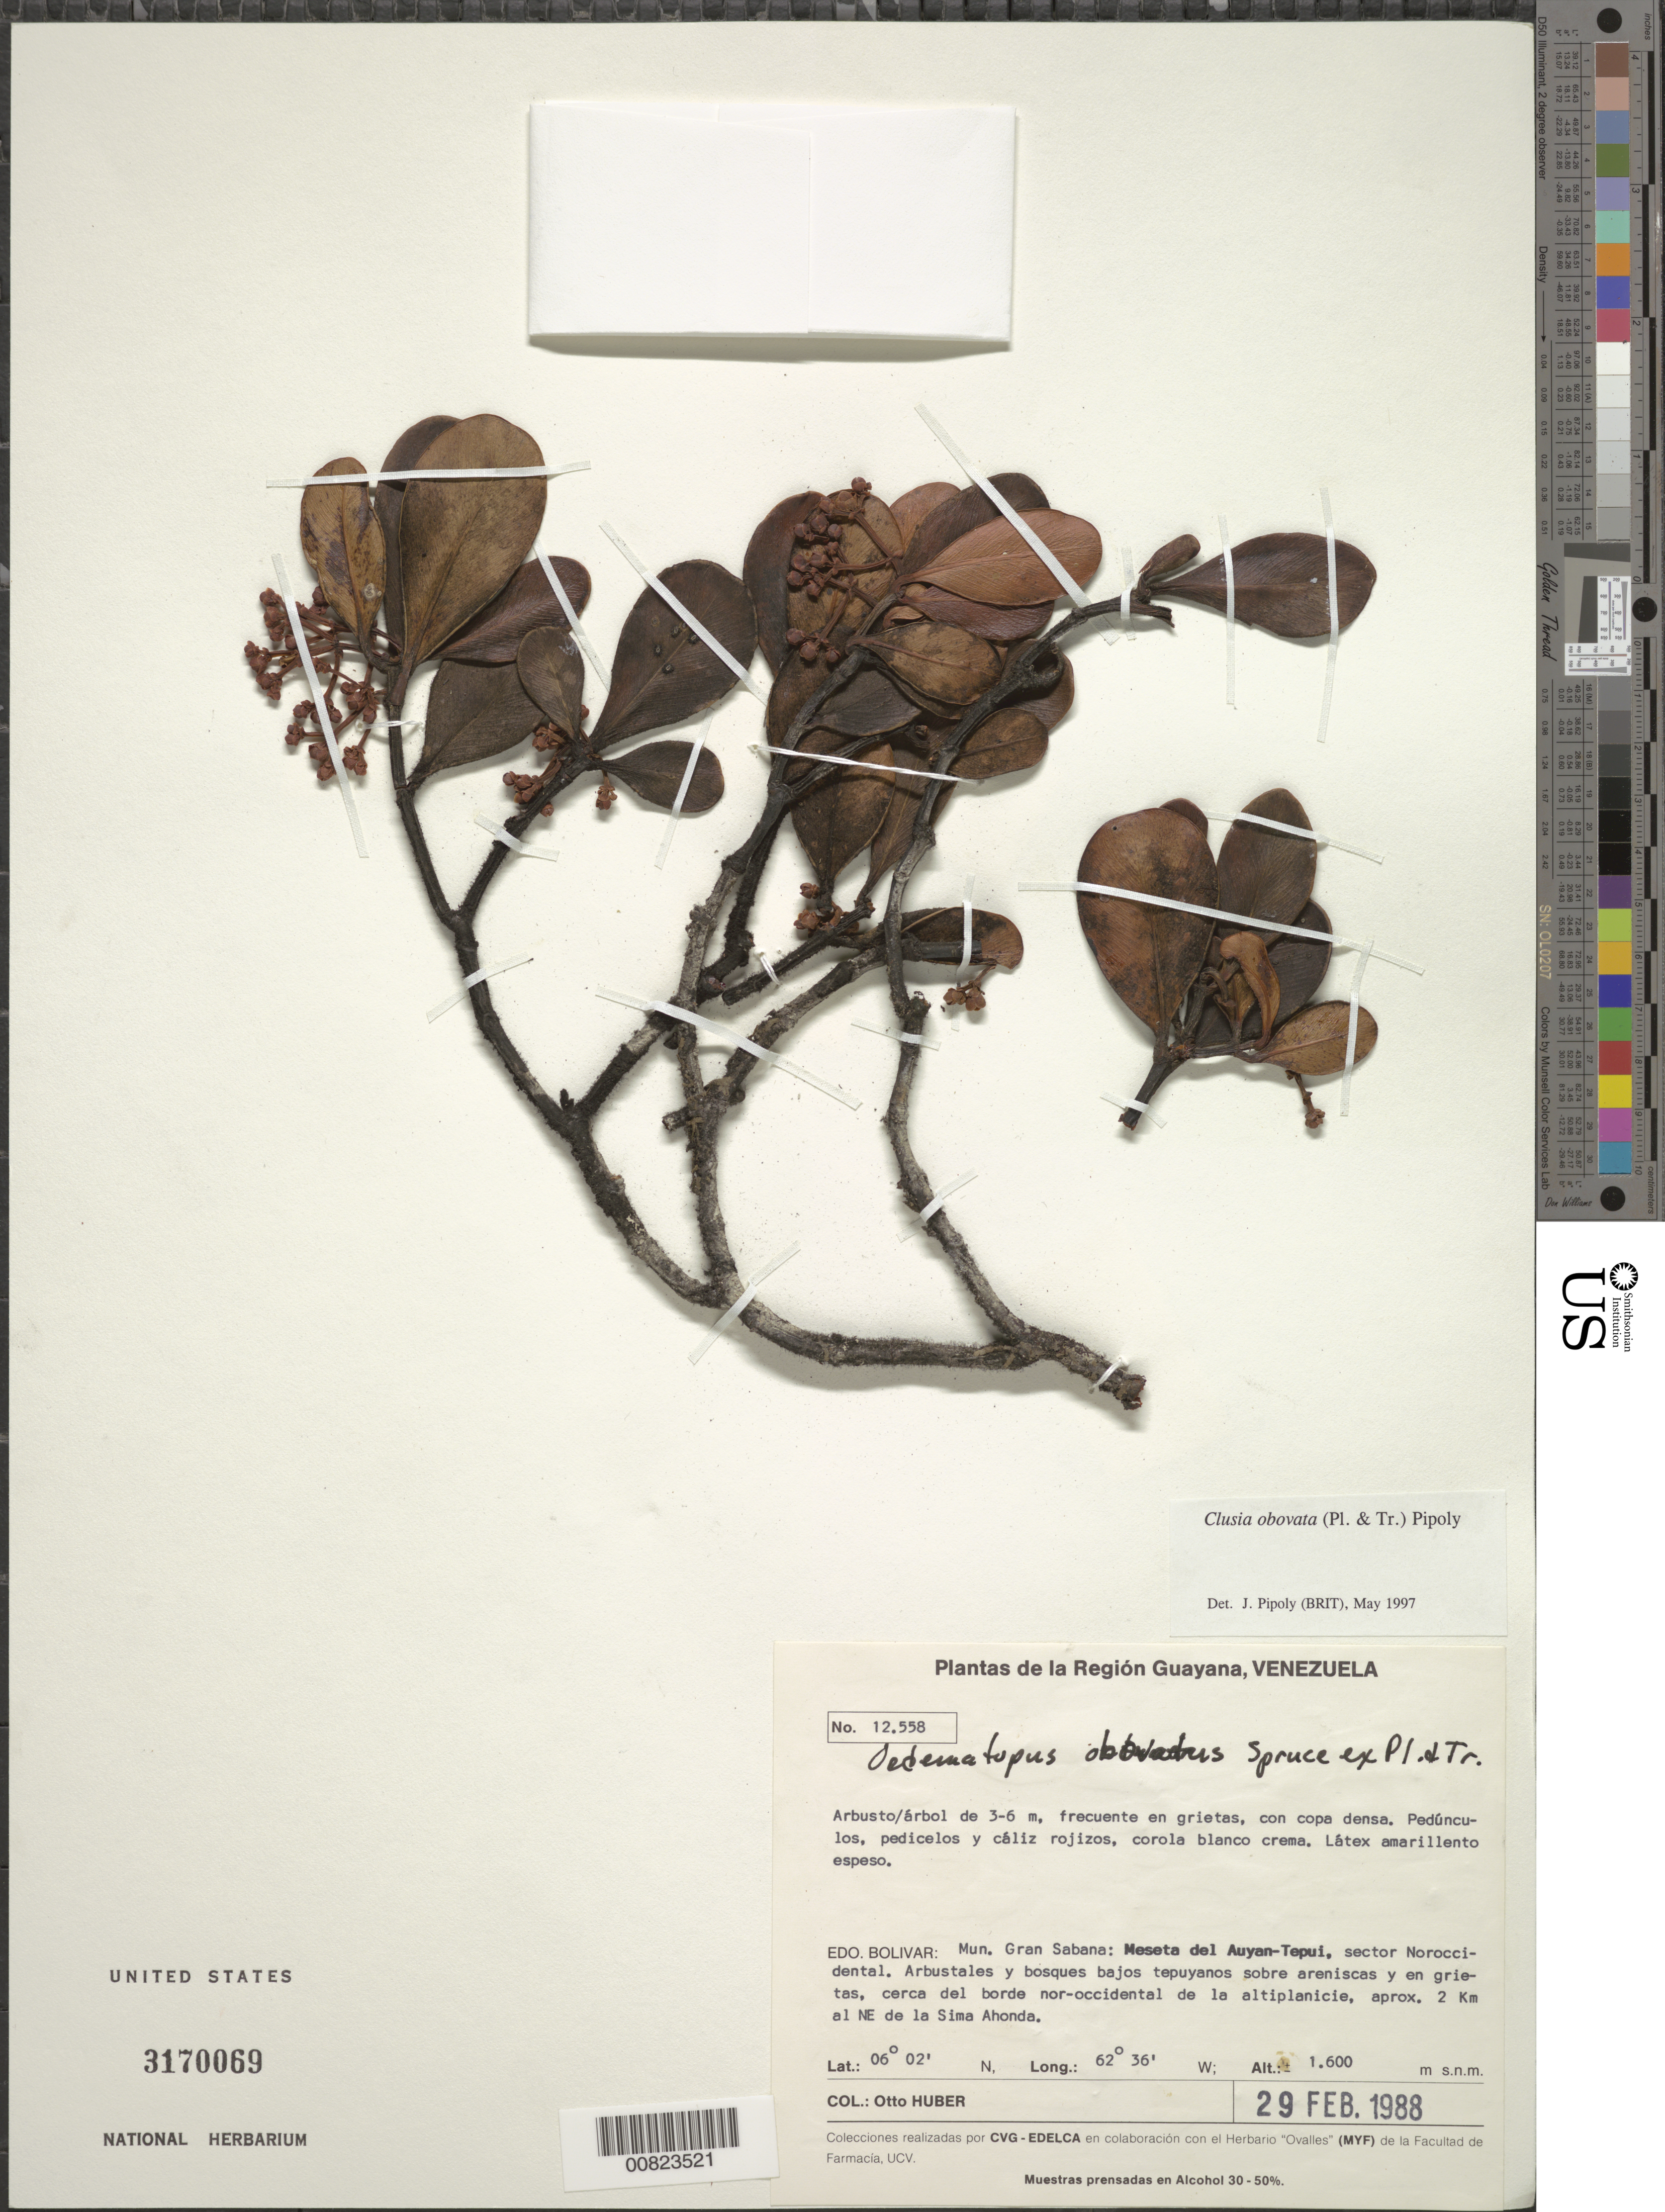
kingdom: Plantae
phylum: Tracheophyta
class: Magnoliopsida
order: Malpighiales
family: Clusiaceae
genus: Clusia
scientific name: Clusia obovata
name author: (Spruce ex Planch. & Triana) Pipoly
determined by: Pipoly, J. J., III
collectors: O. Huber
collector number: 12558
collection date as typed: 29-Feb-88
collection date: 1988-02-29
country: Venezuela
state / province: Bolívar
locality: Mun. Gran Sabana, Meseta del Auyan-tepuí, sector noroccidental, aprox. 2 km al NE de la Sima Ahonda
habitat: En grietas. Arbutstales y bosques tepuyanos sobre arensicas y en grietas, cerce del borde nor-occidental de la altiplanicie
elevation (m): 1600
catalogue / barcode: US 3170069